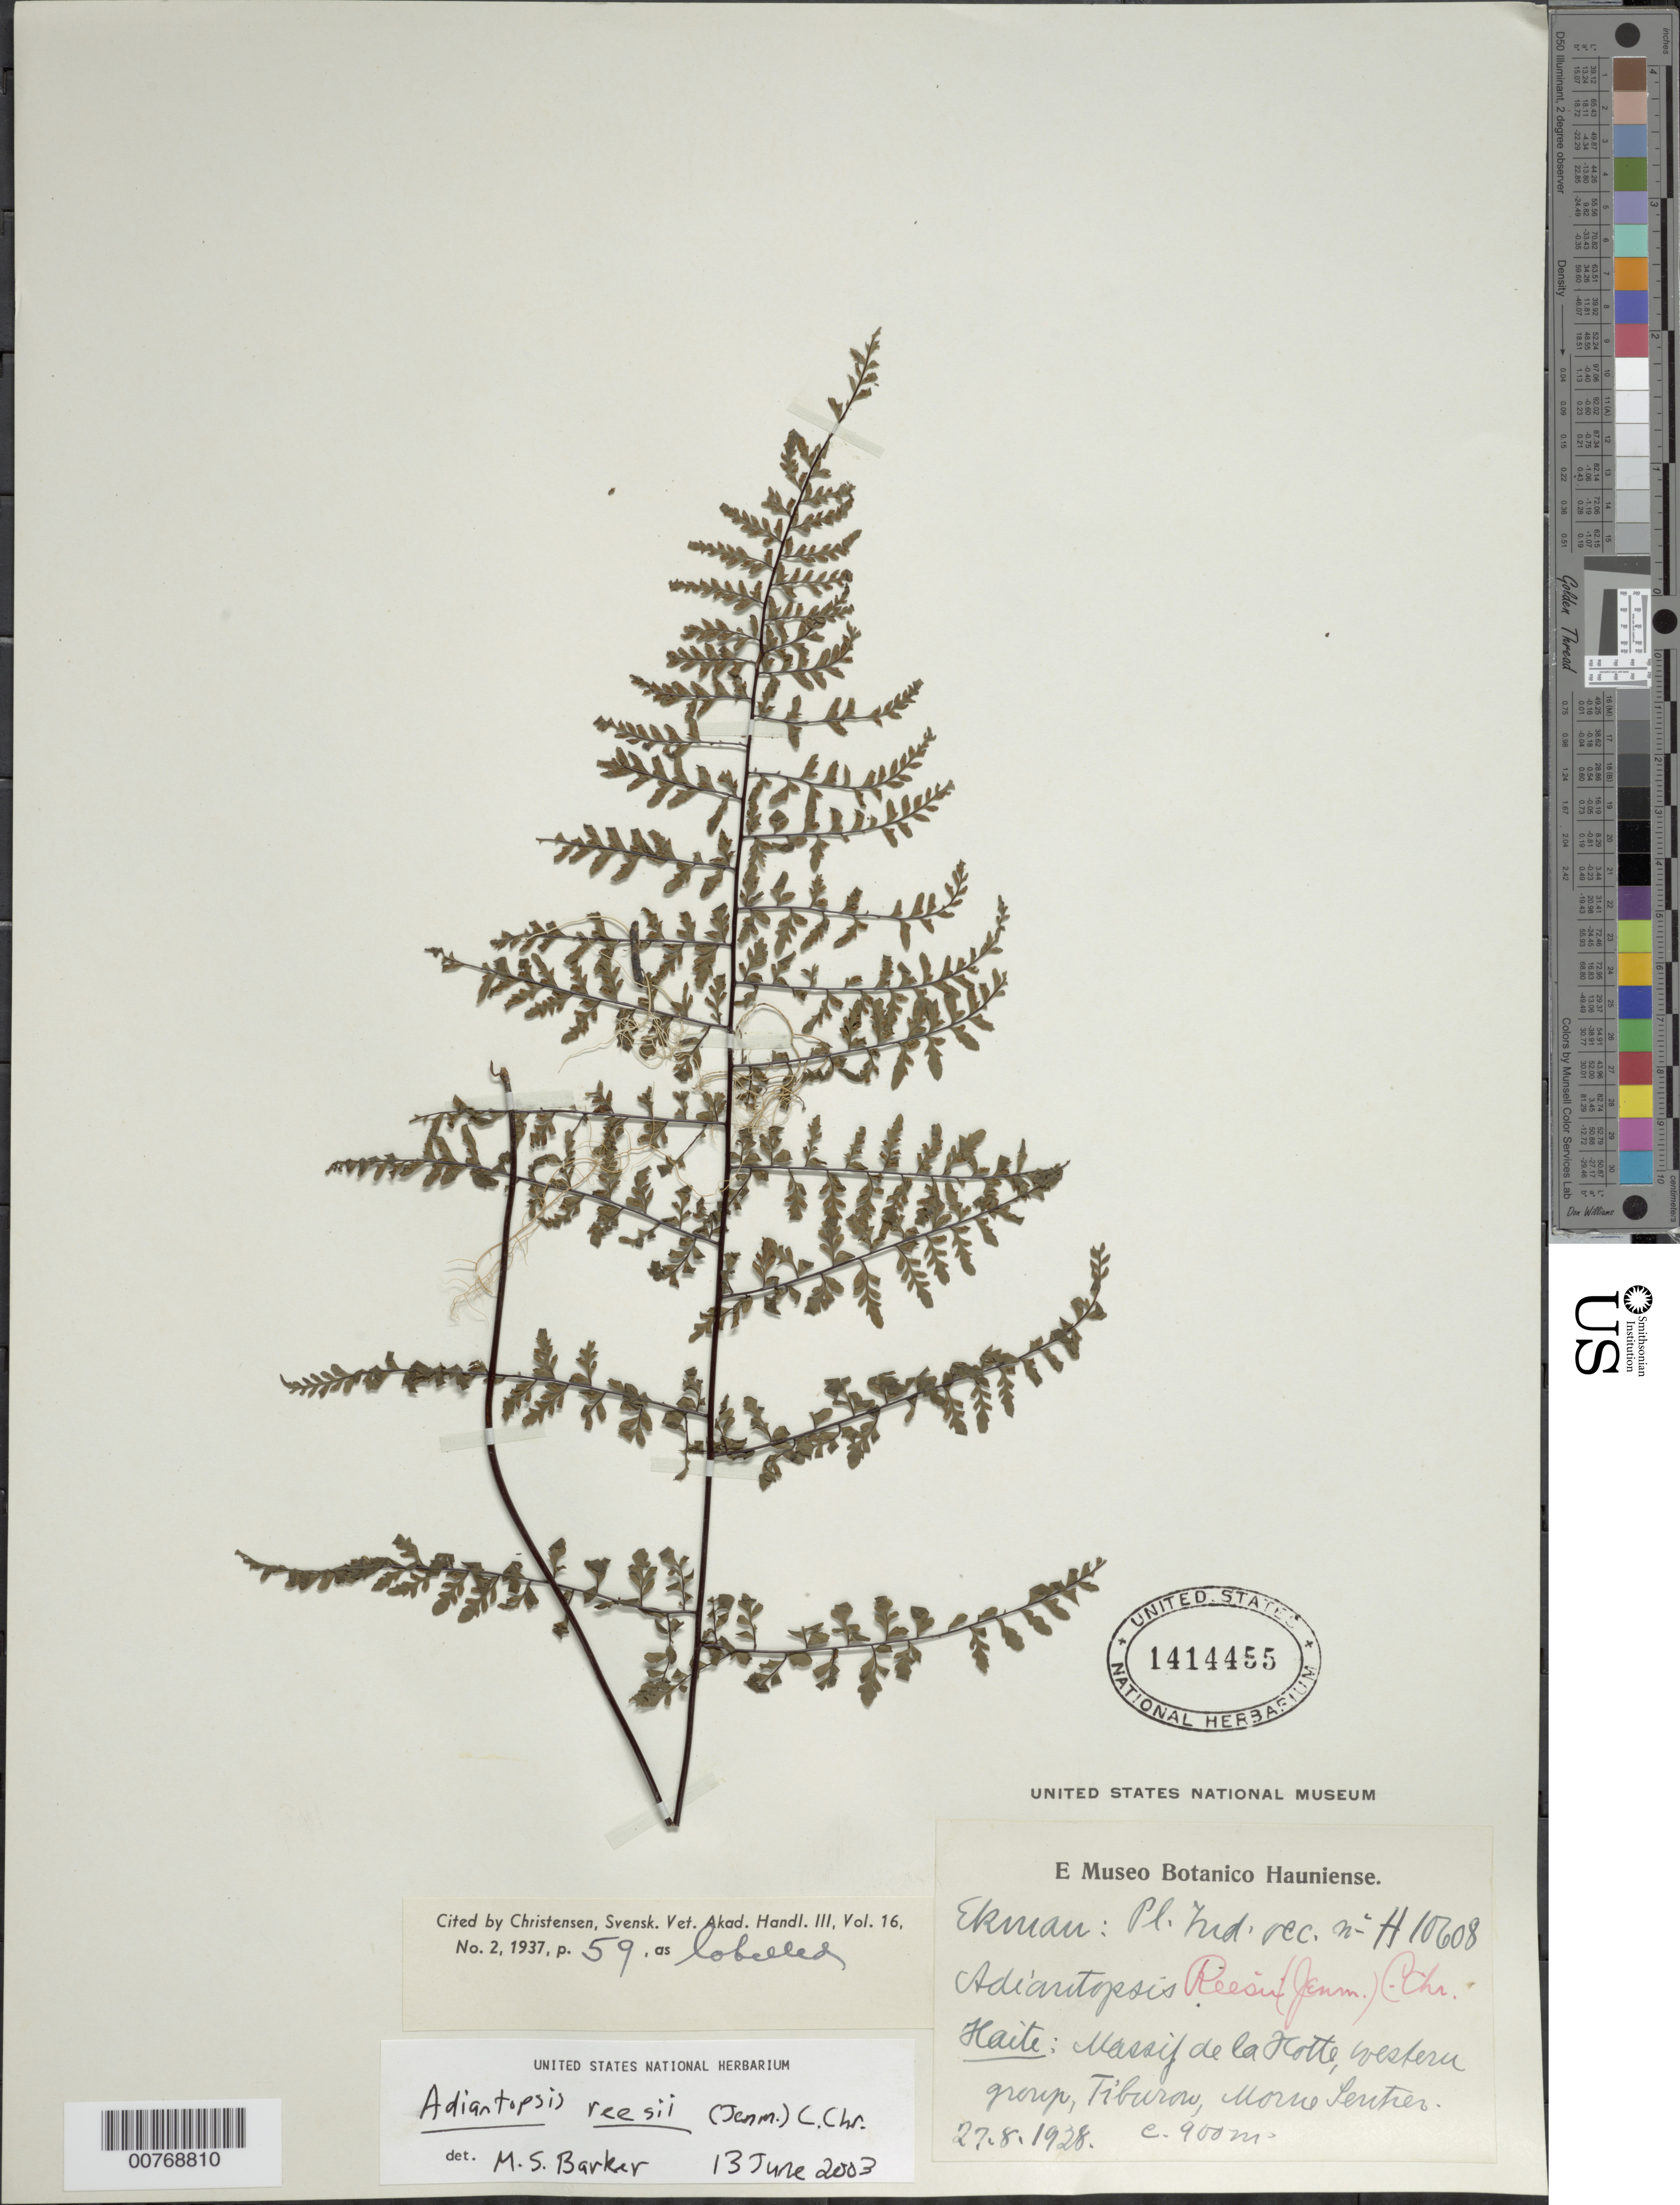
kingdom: Plantae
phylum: Tracheophyta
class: Polypodiopsida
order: Polypodiales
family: Pteridaceae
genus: Adiantopsis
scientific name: Adiantopsis reesii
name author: (Jenman) C. Chr.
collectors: E. L. Ekman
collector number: H 10608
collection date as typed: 27 Aug 1928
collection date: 1928-08-27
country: Haiti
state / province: Sud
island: Hispaniola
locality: Massif de la Hotte, western group, Tiburon, Morne Sentre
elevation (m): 900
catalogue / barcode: US 1414455